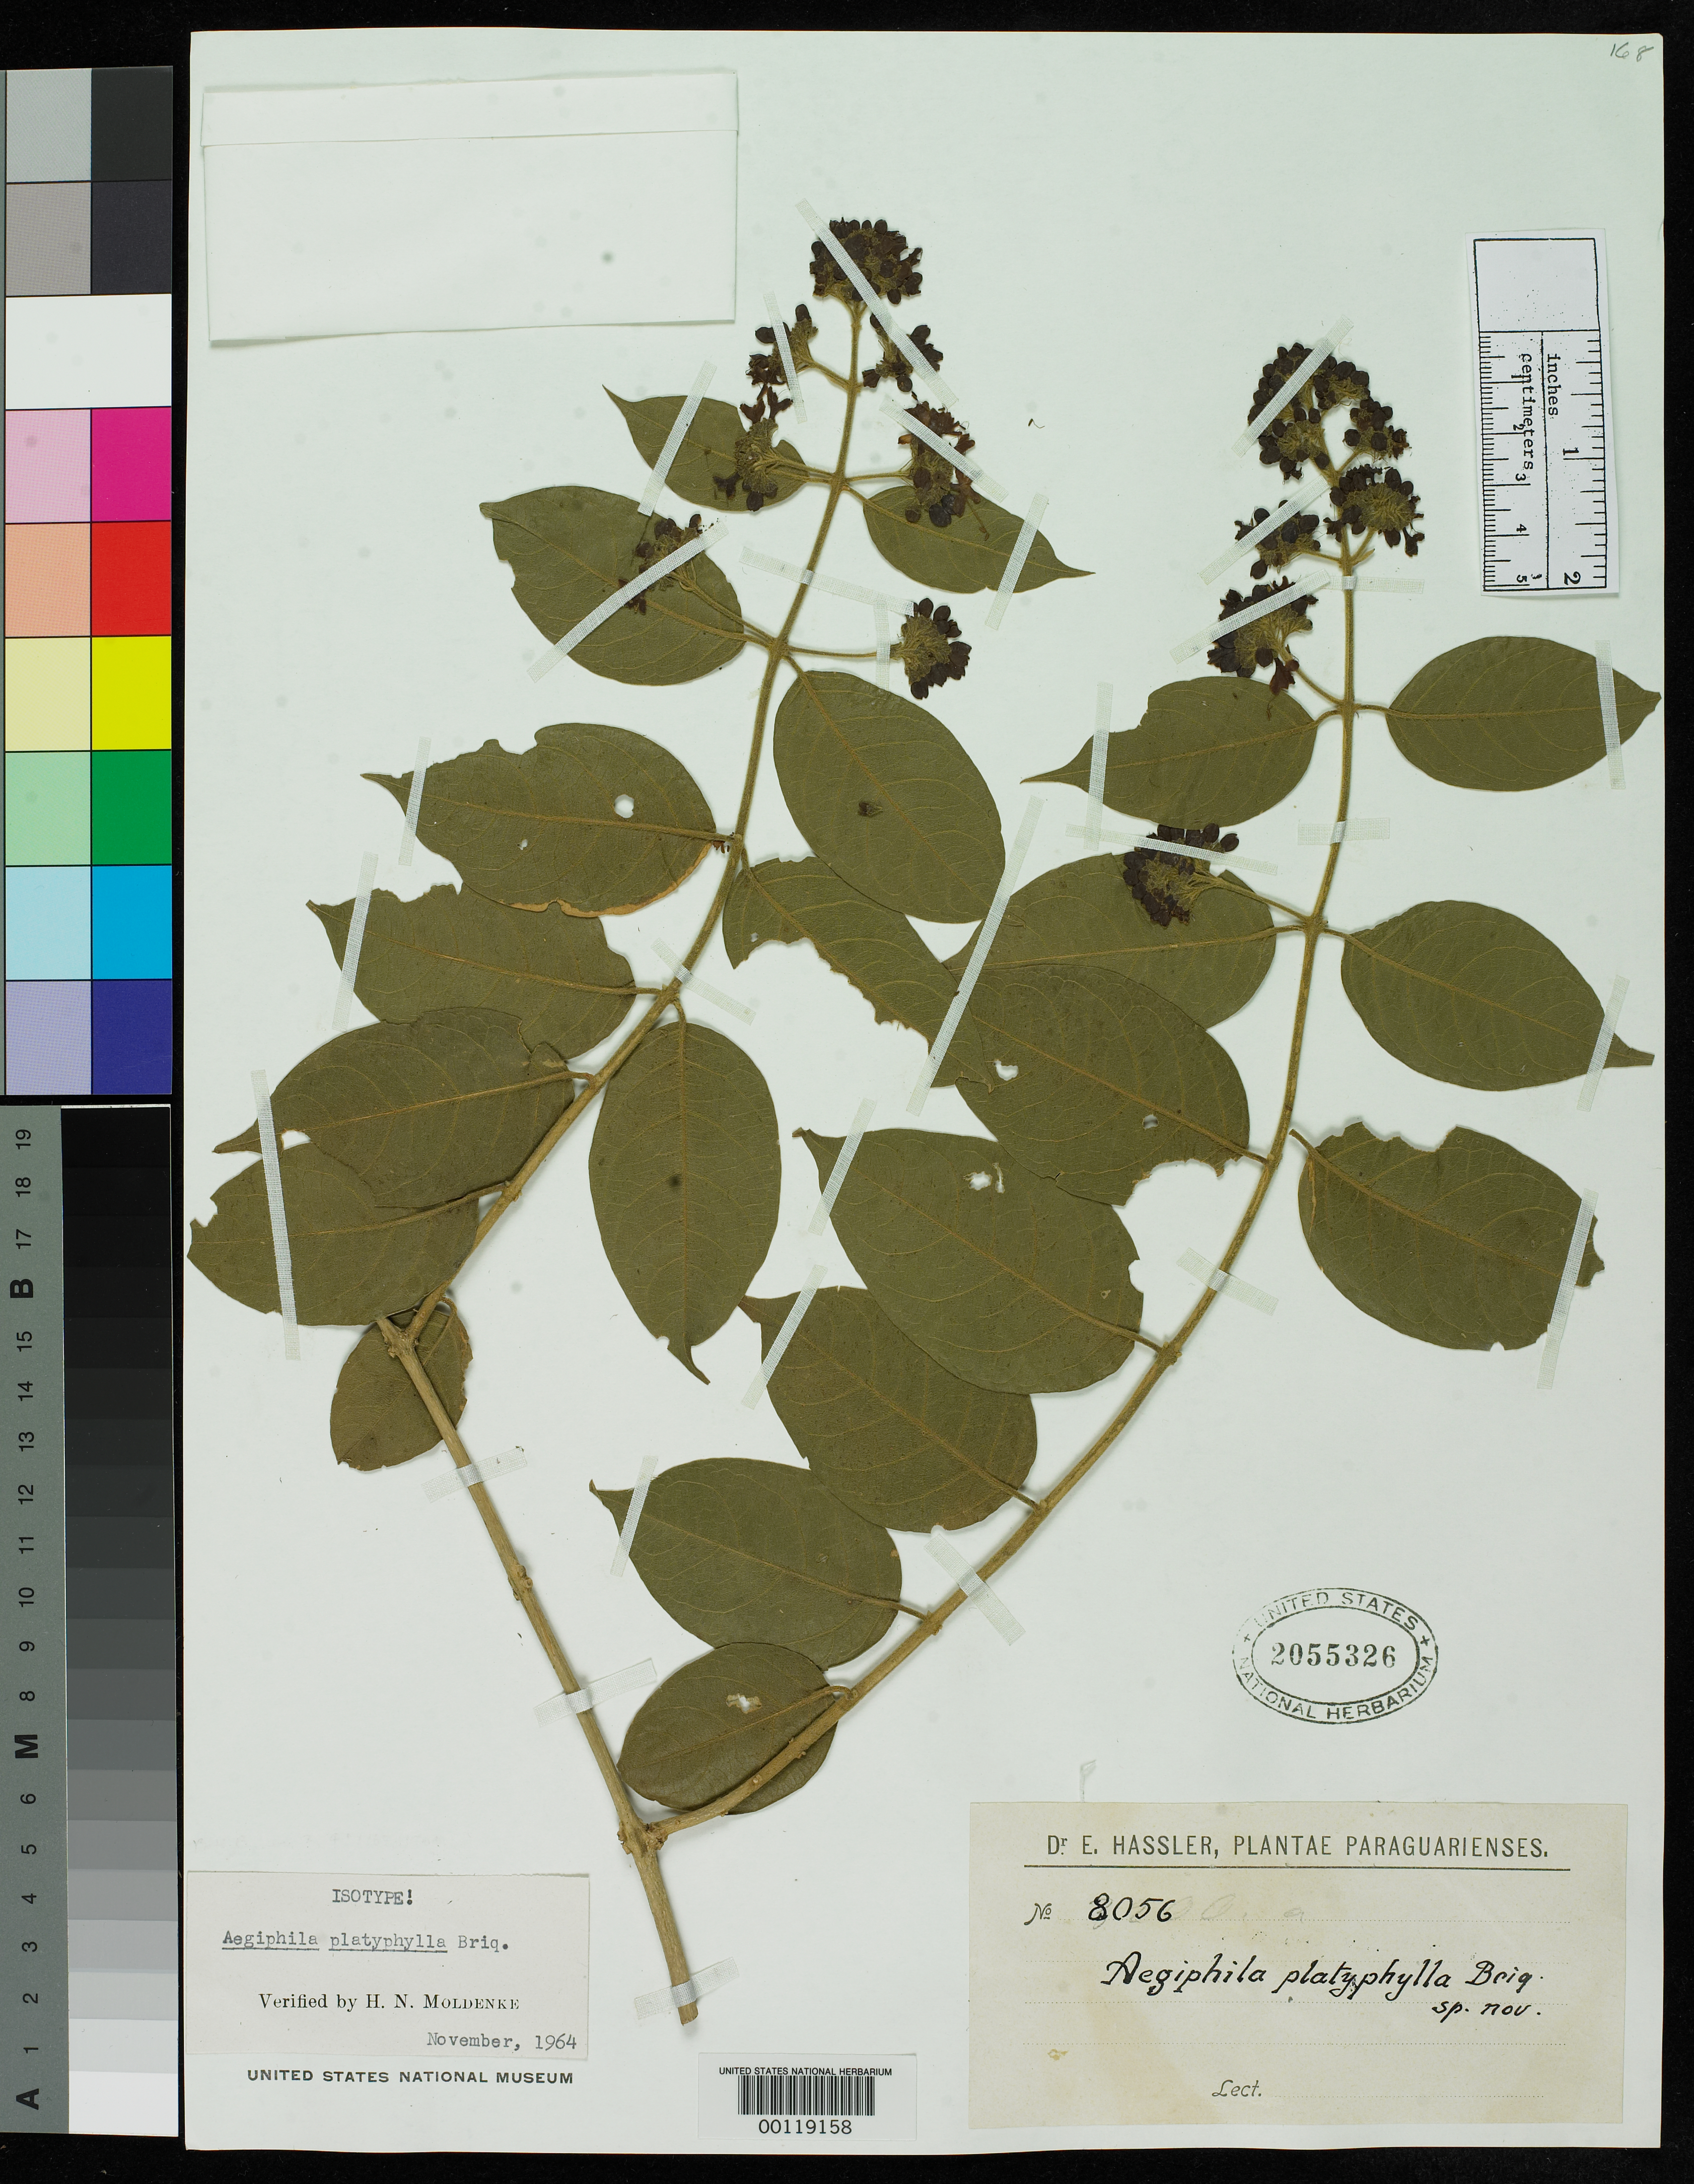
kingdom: Plantae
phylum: Tracheophyta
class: Magnoliopsida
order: Lamiales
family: Lamiaceae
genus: Aegiphila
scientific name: Aegiphila platyphylla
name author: Briq.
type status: Isotype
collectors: E. Hassler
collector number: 8056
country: Paraguay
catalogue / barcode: US 2055326